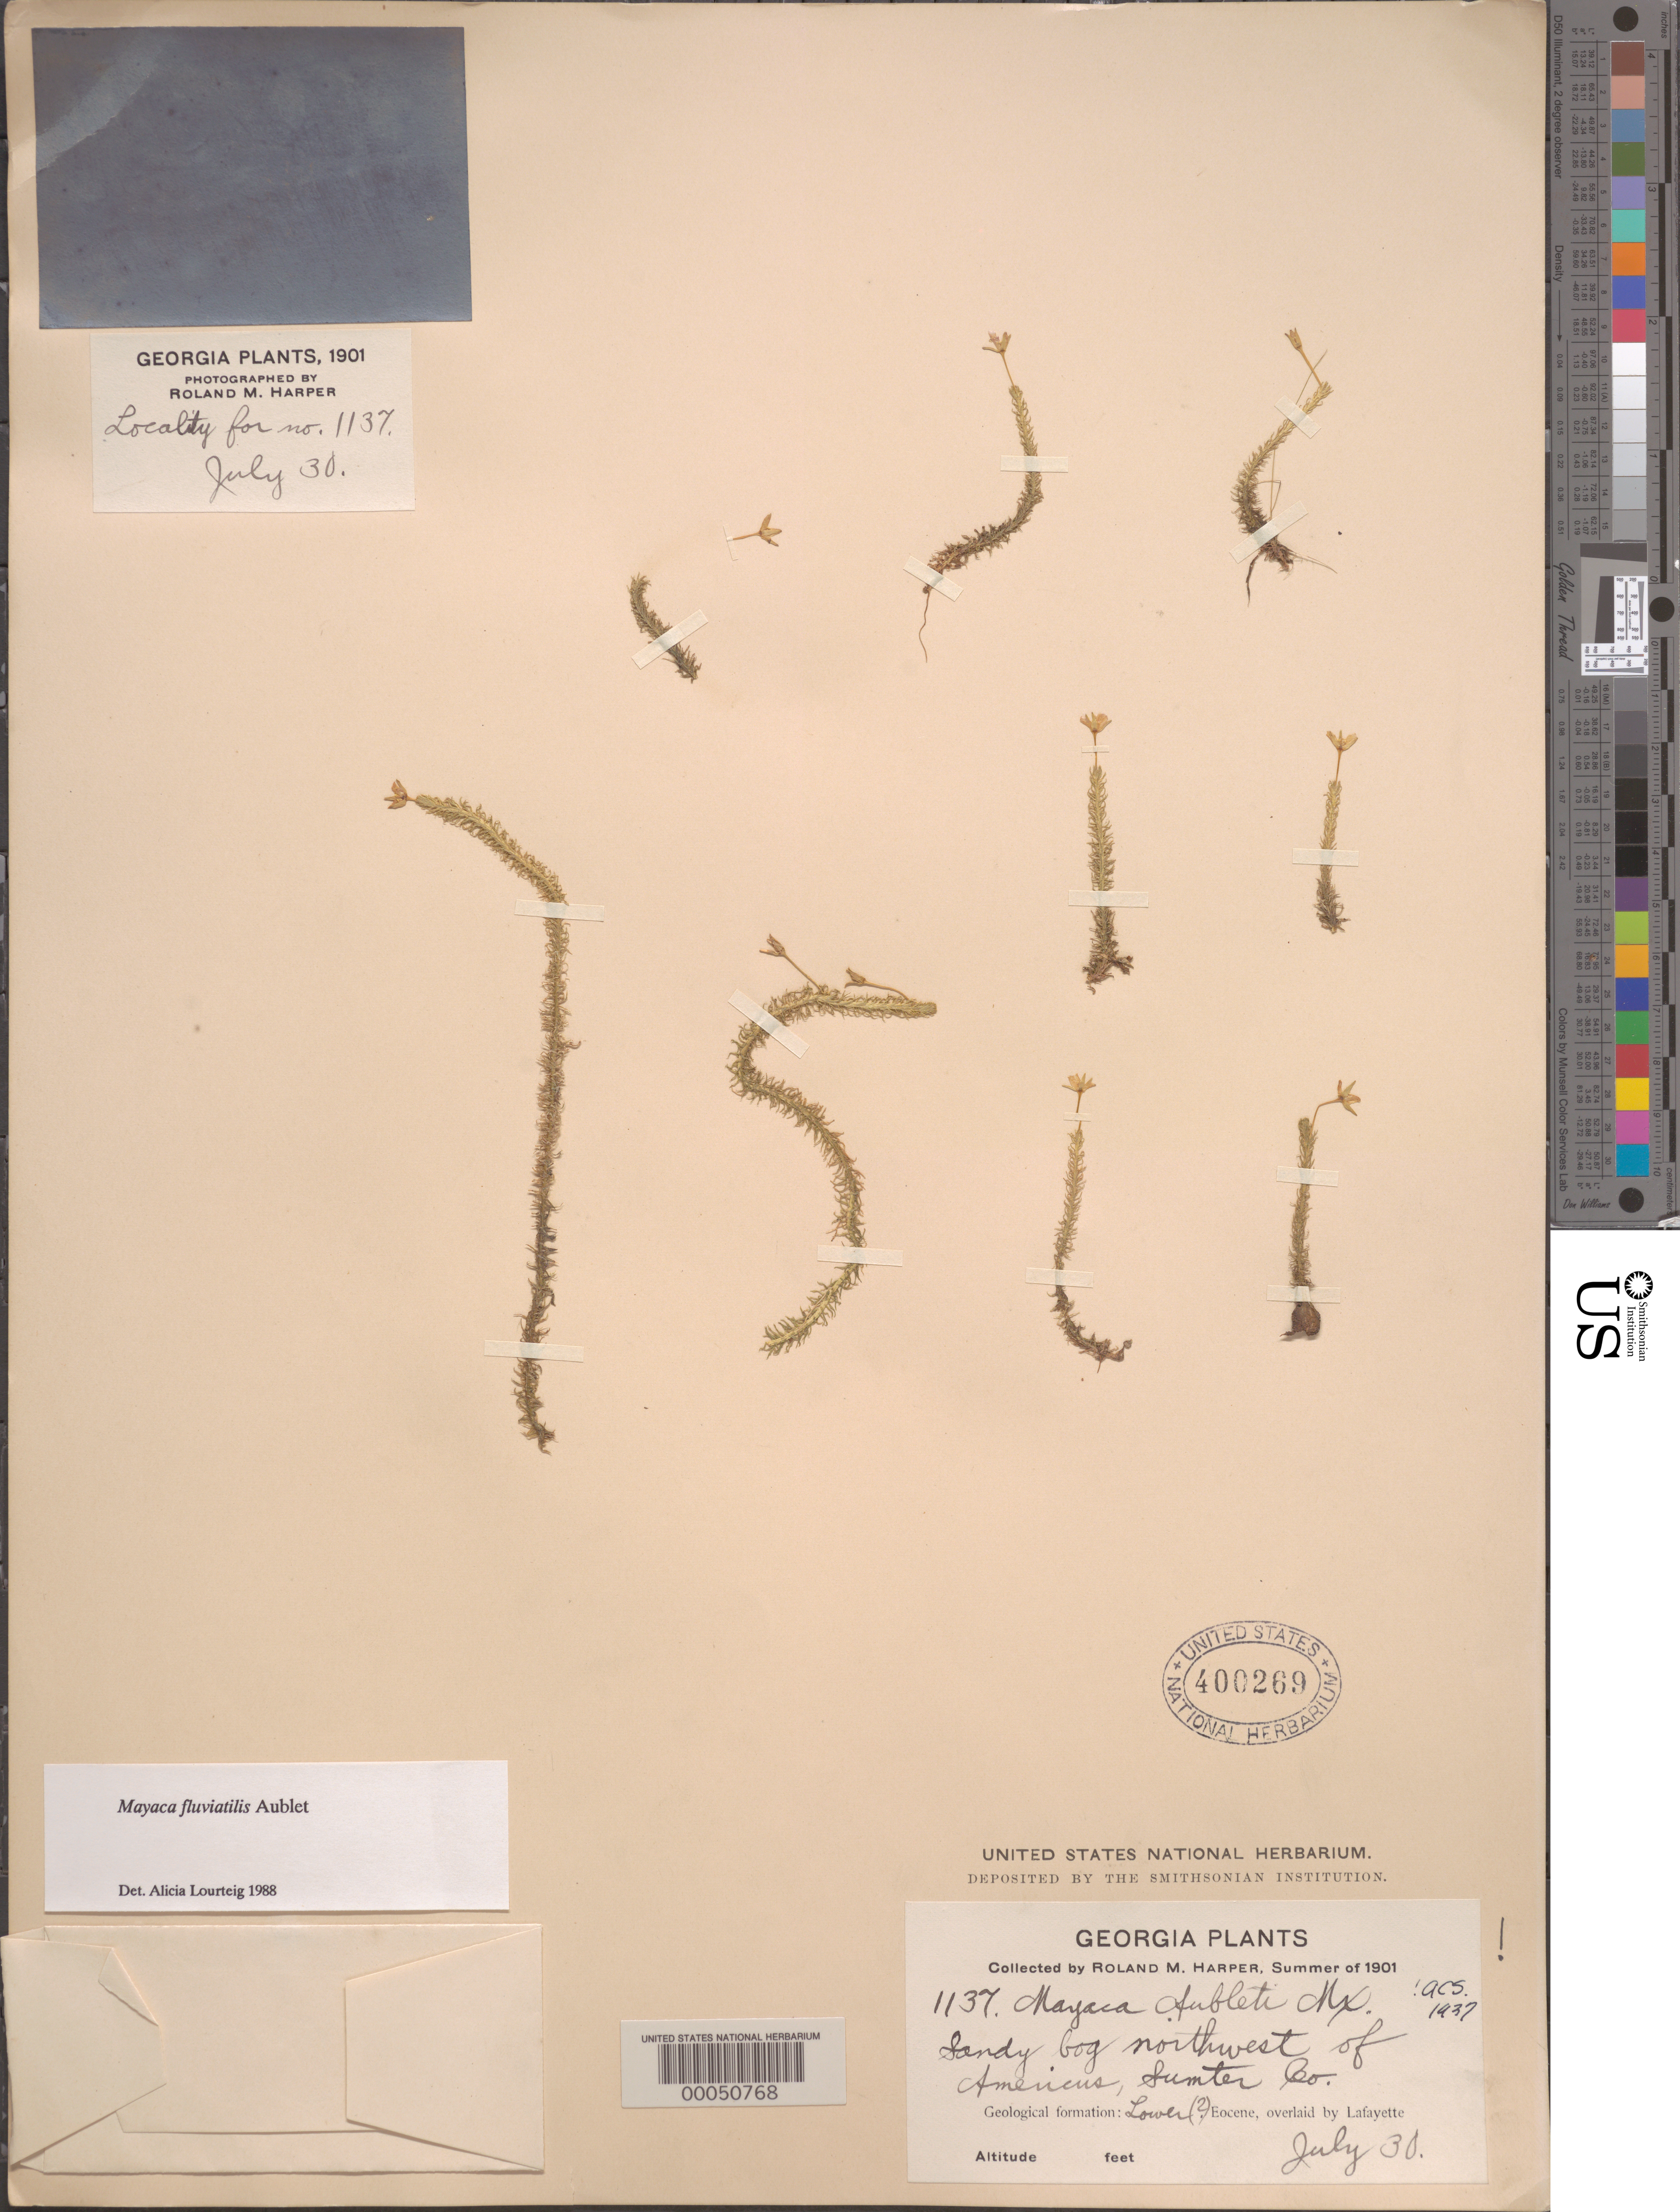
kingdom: Plantae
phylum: Tracheophyta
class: Liliopsida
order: Poales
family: Mayacaceae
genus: Mayaca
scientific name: Mayaca fluviatilis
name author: Aubl.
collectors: R. M. Harper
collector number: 1137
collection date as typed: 30 Jul 1901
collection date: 1901-07-30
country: United States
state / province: Georgia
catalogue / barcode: US 400269